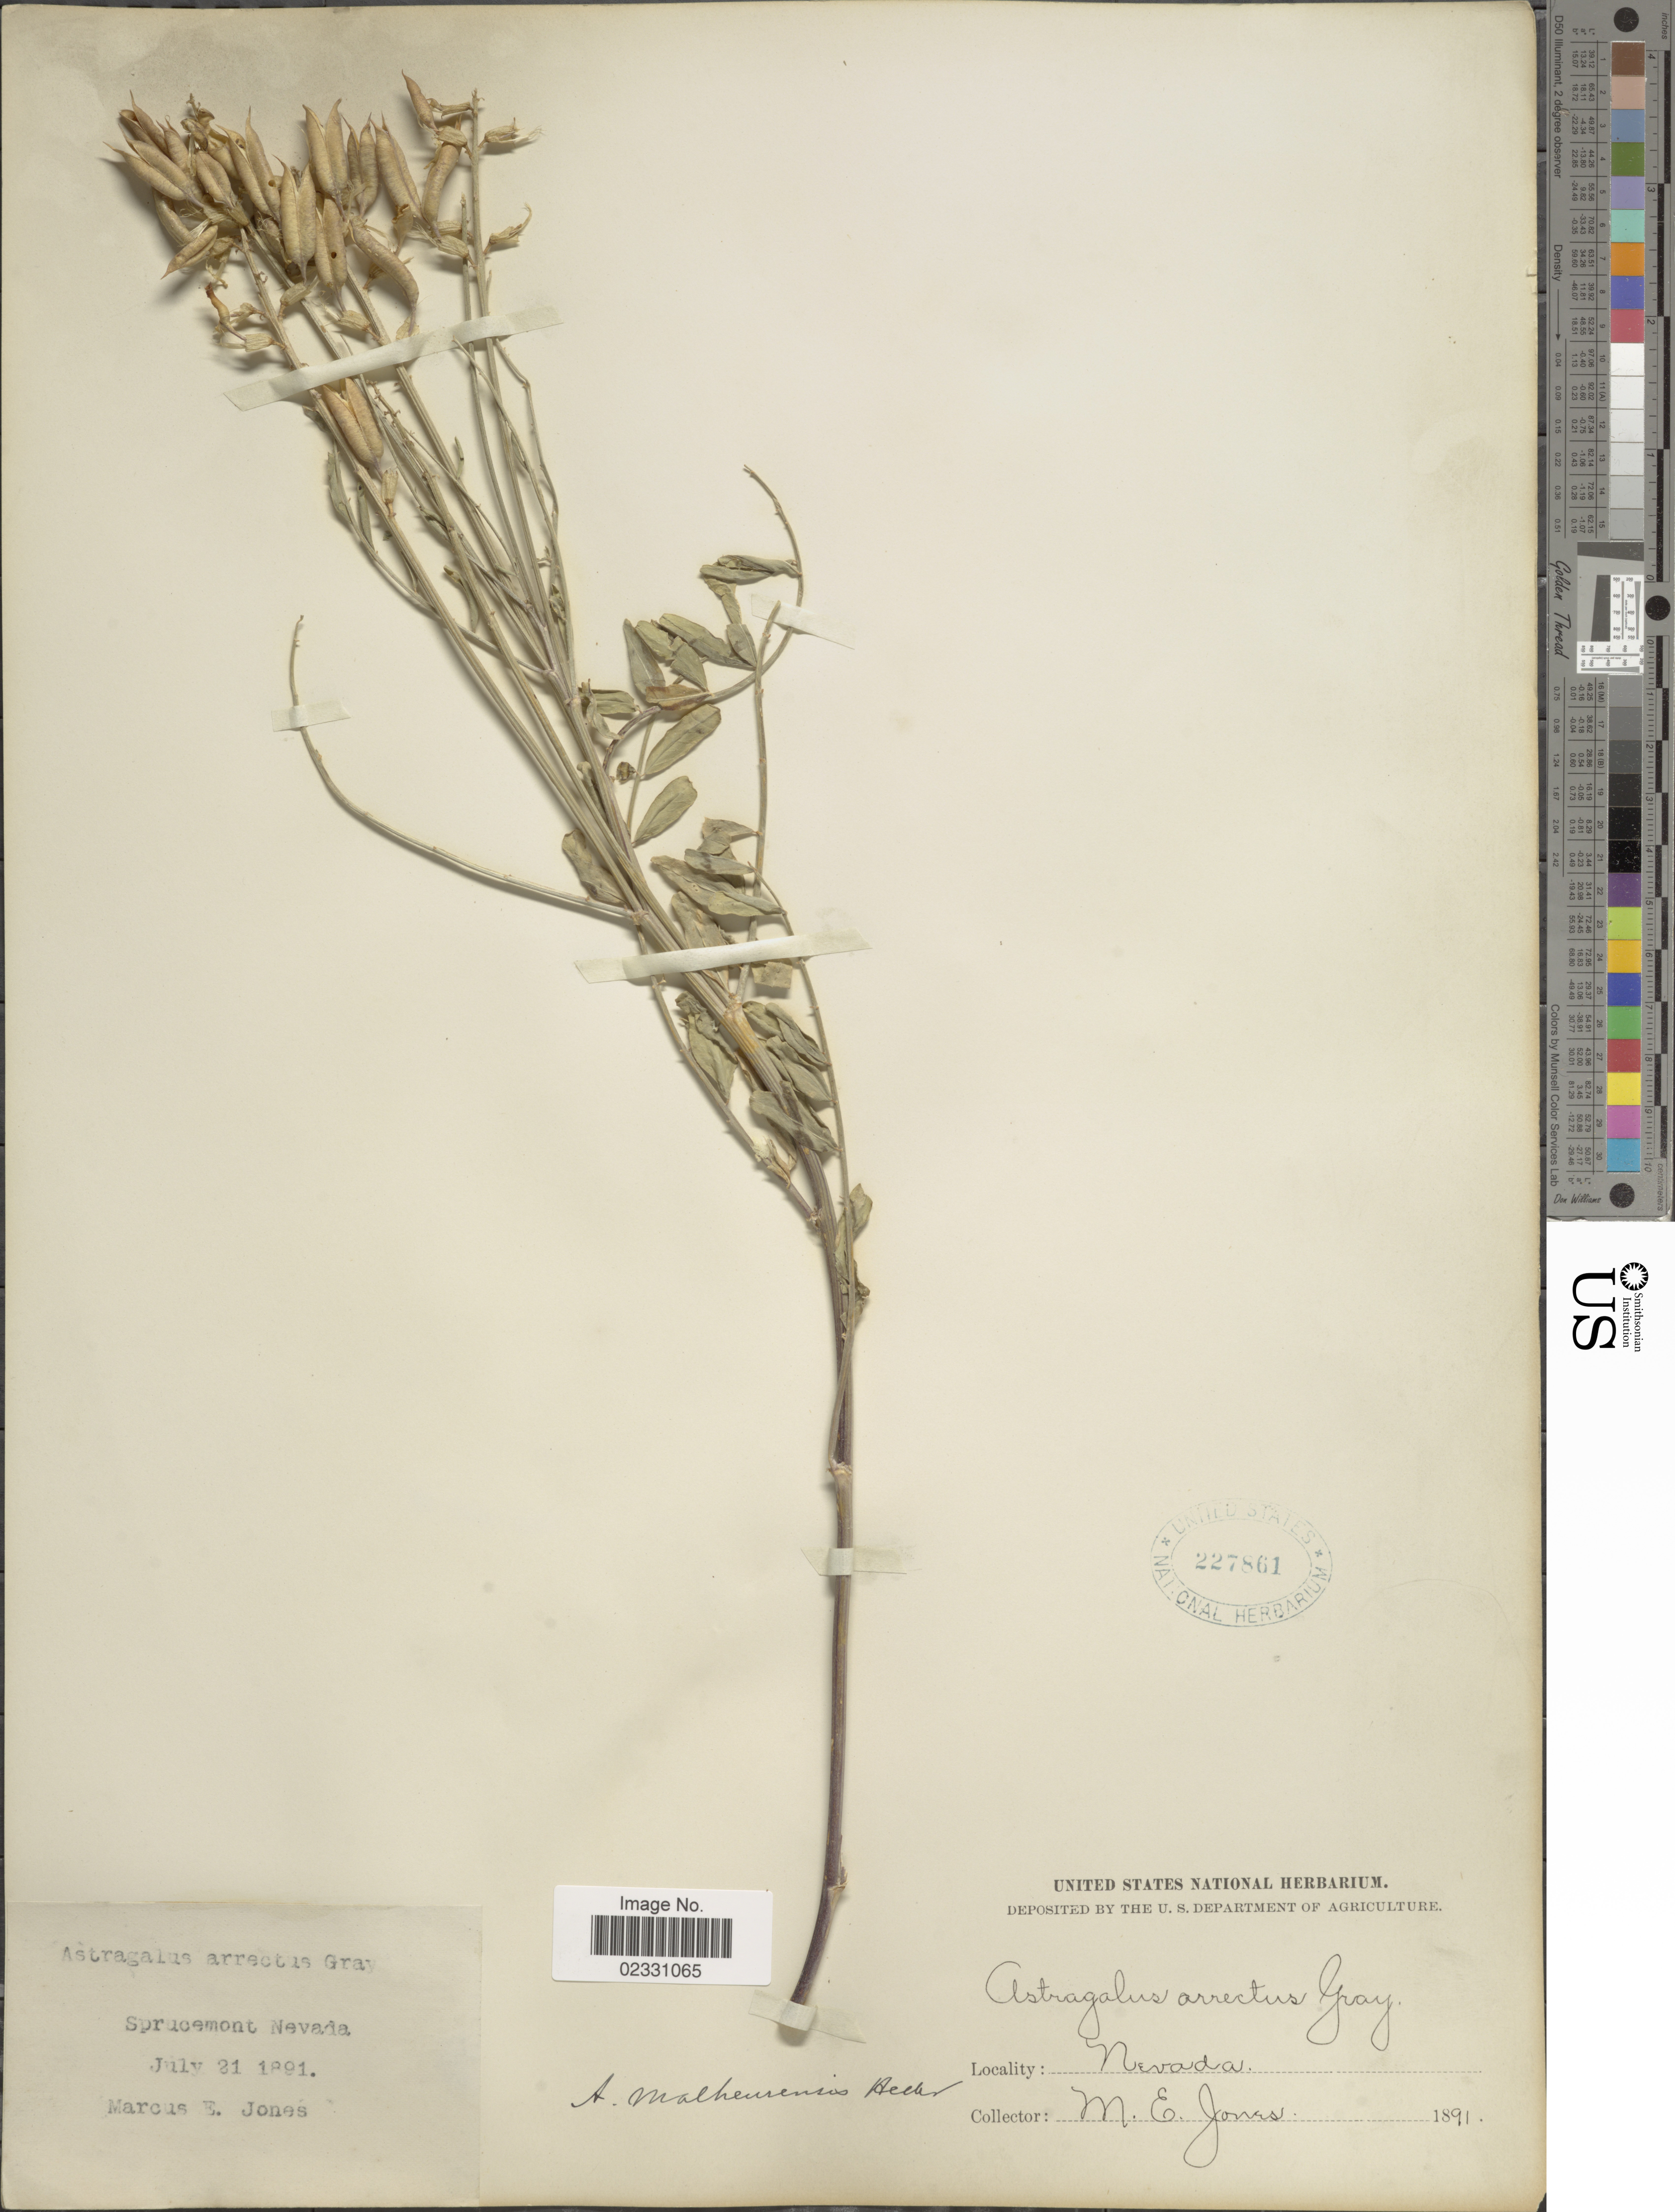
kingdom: Plantae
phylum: Tracheophyta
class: Magnoliopsida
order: Fabales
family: Fabaceae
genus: Astragalus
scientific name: Astragalus eremiticus var. malheurensis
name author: (A. Heller) Barneby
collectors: M. E. Jones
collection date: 1893-07-21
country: United States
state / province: Nevada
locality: Sprucemont Nevada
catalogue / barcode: US 227861